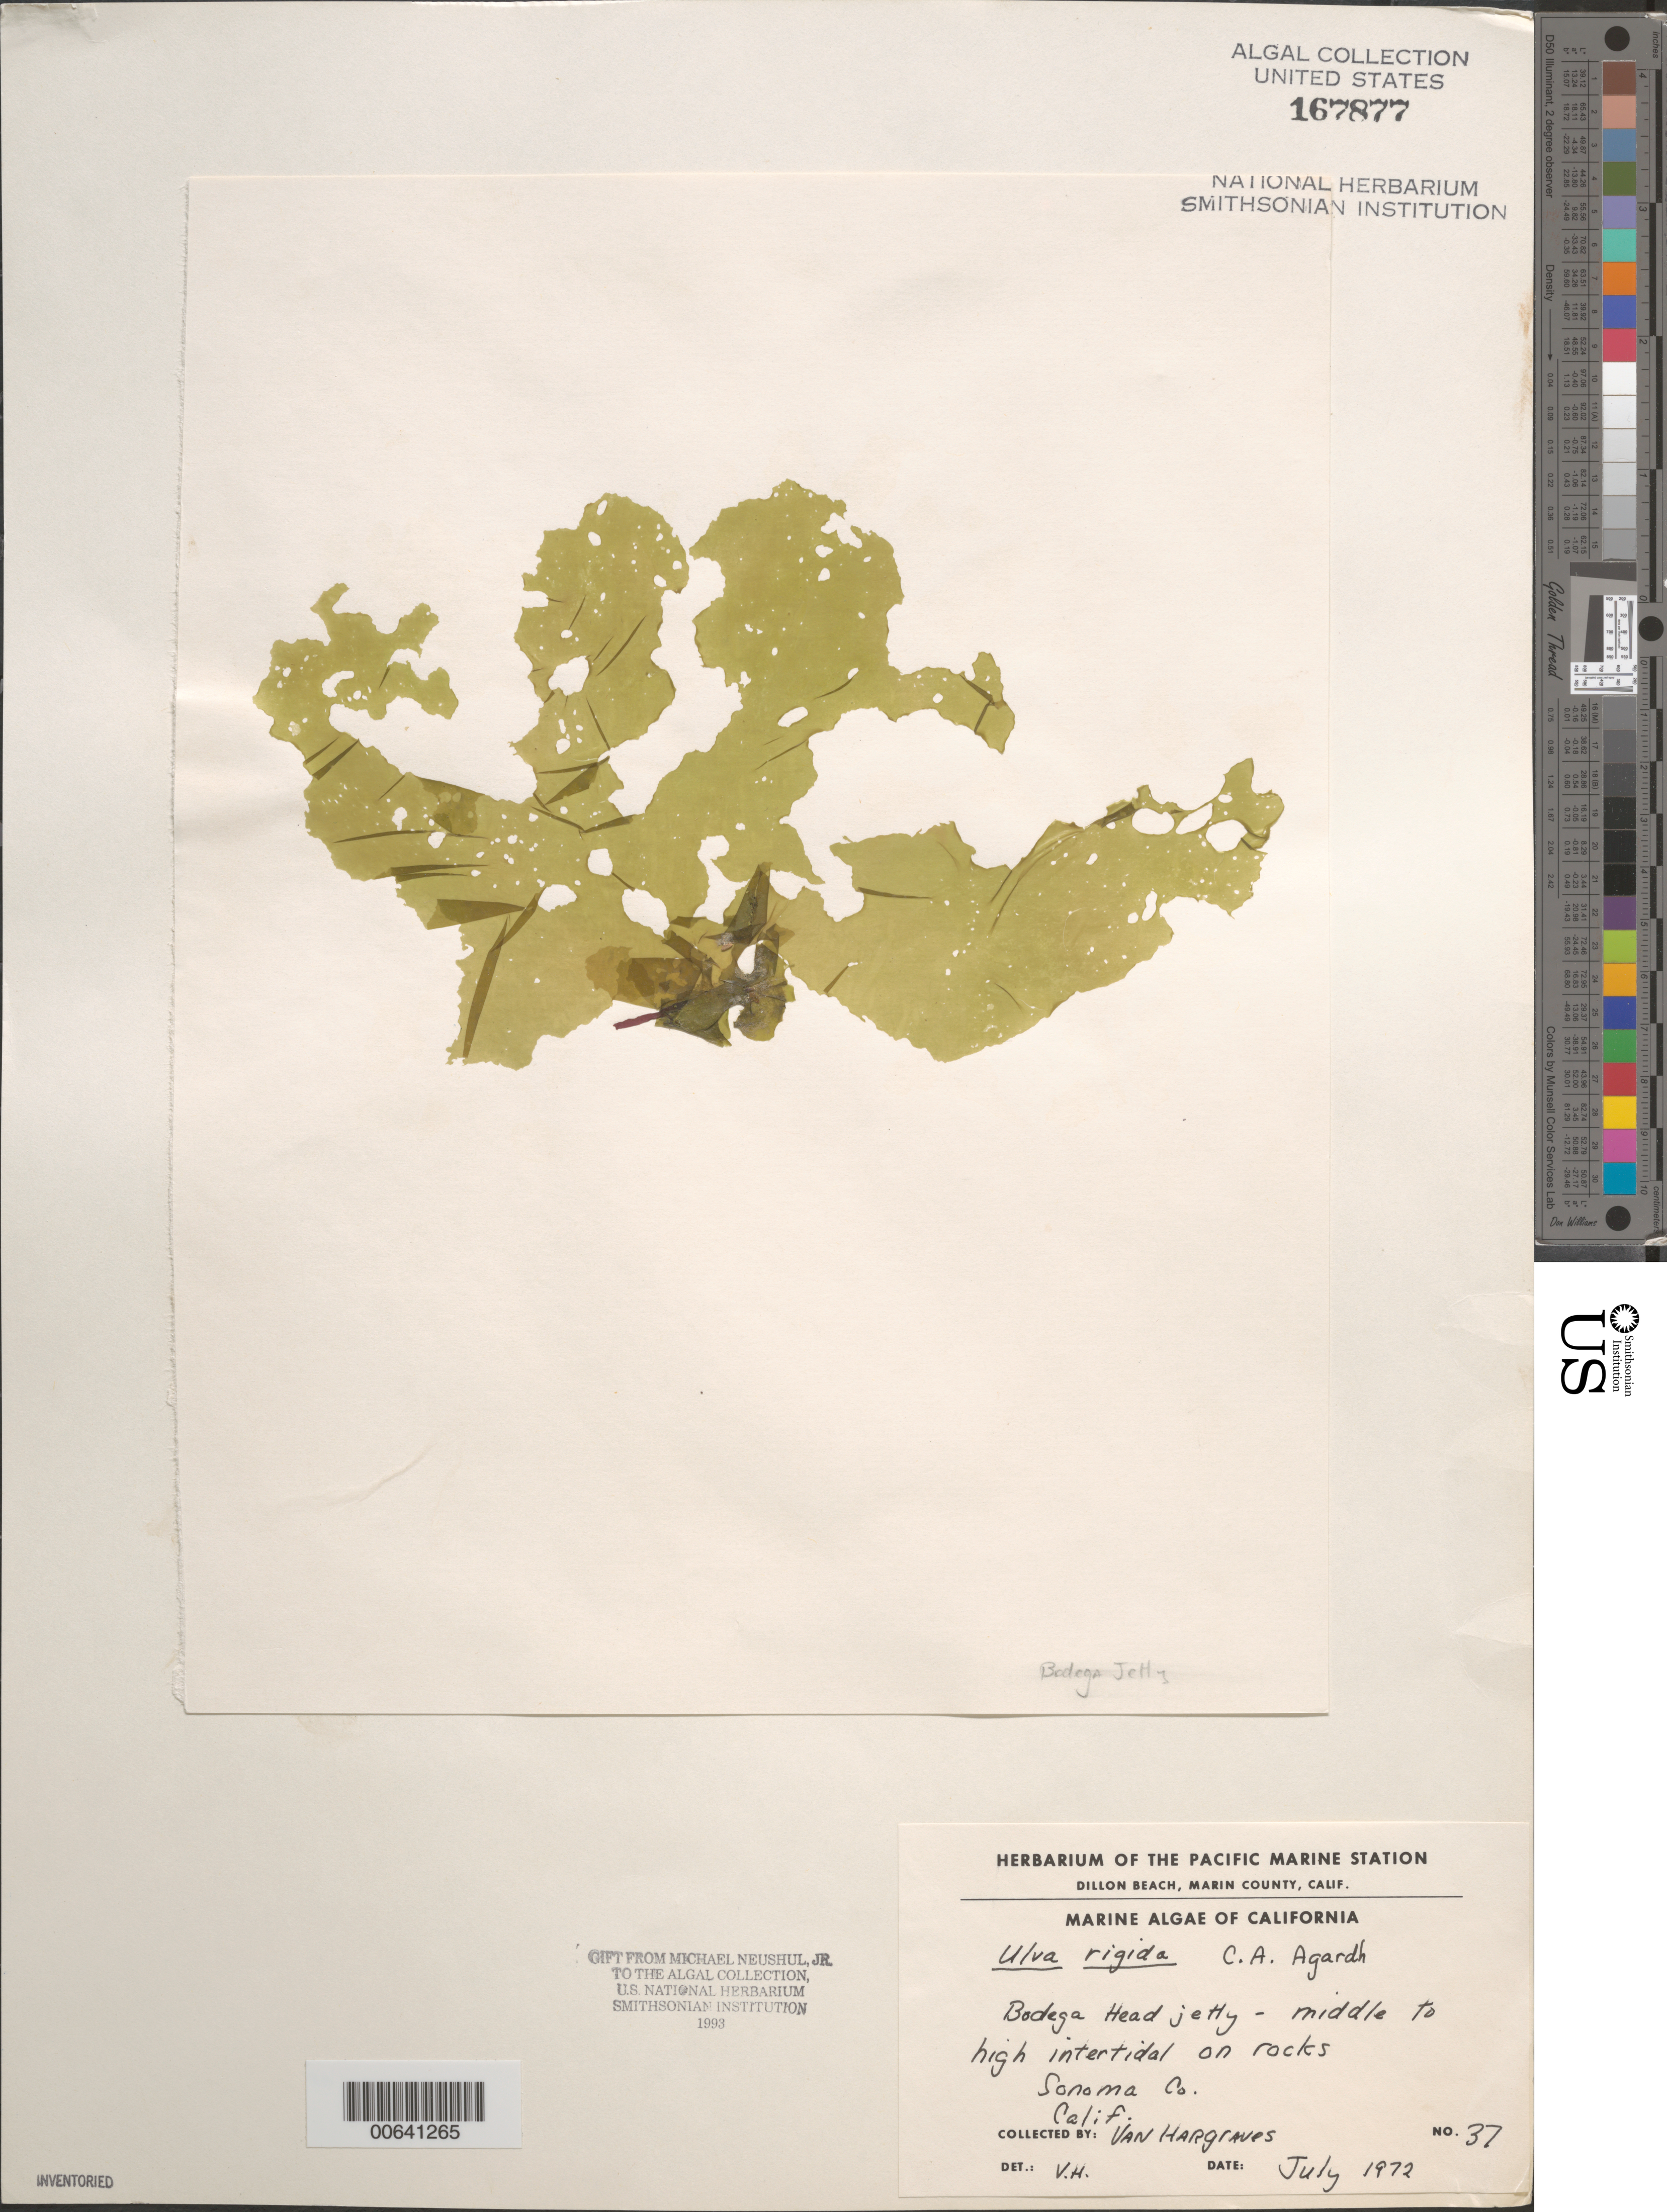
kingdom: Plantae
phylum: Chlorophyta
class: Ulvophyceae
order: Ulvales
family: Ulvaceae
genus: Ulva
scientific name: Ulva rigida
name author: C. Agardh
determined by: Hargraves, V. A.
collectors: V. Hargraves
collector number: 37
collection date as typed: Jul 1972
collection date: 1972-07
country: United States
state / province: California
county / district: Sonoma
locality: Bodega Head jetty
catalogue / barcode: US 167877